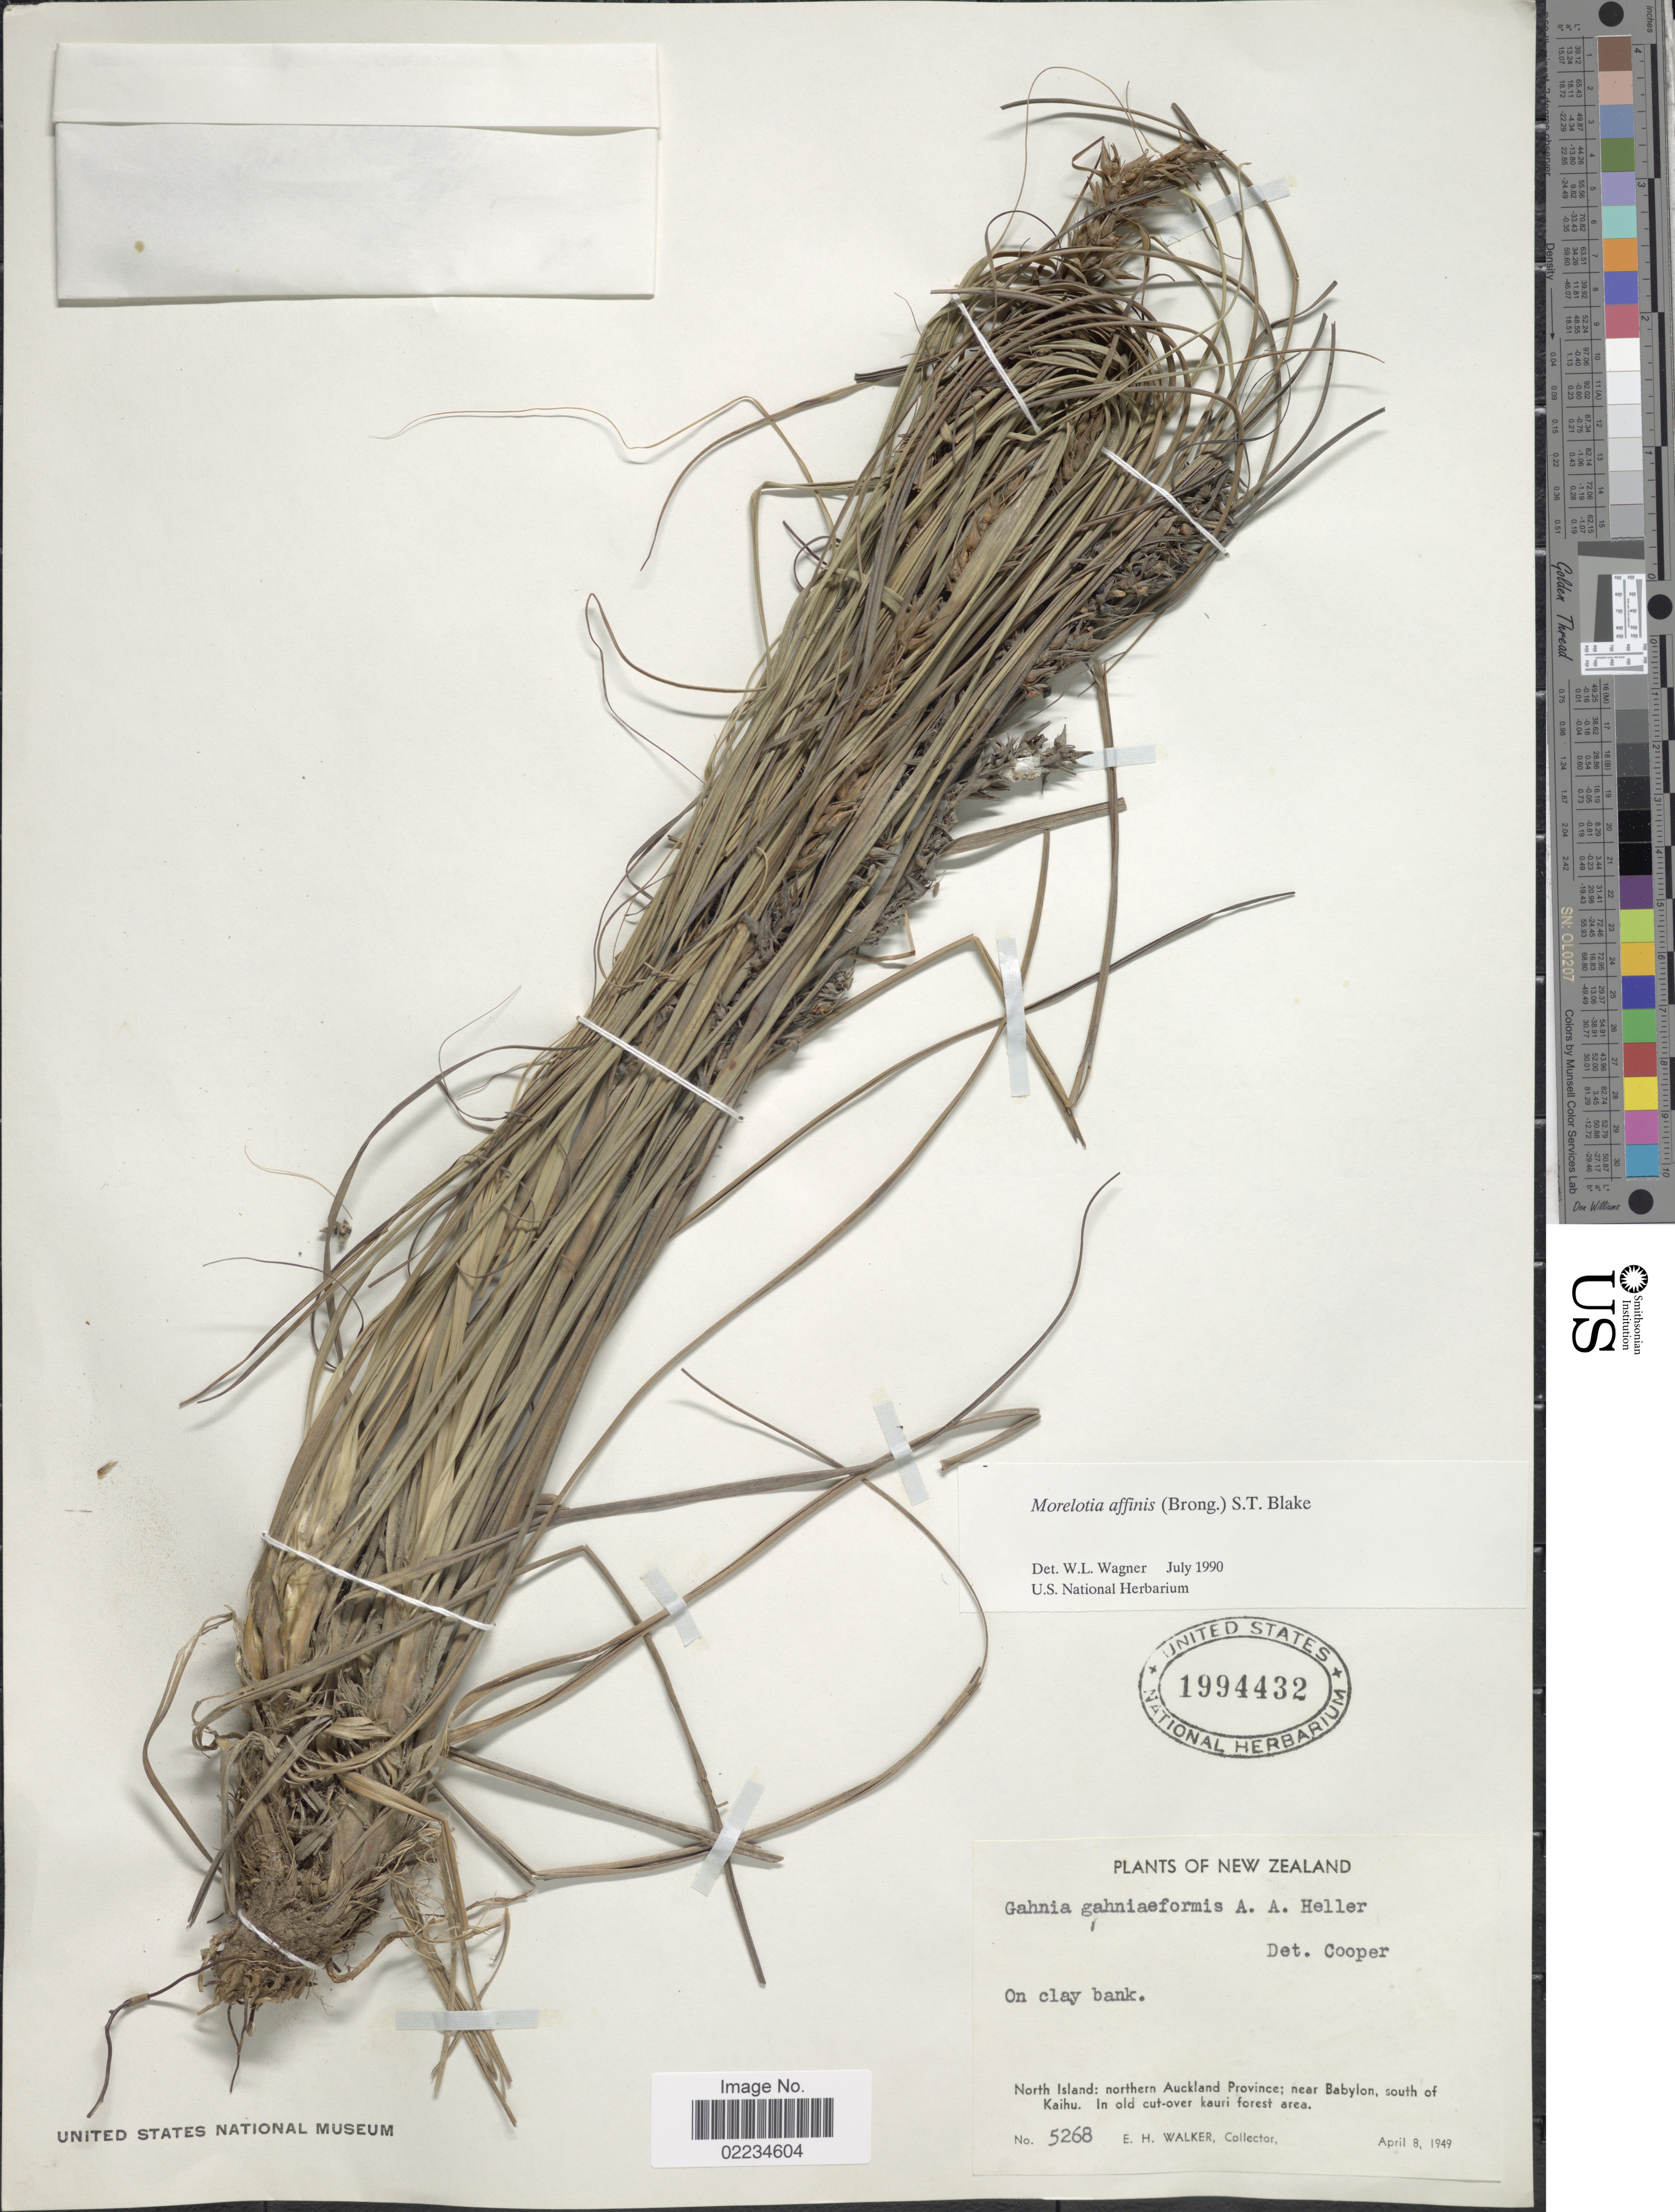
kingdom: Plantae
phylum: Tracheophyta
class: Liliopsida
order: Poales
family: Cyperaceae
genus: Morelotia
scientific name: Morelotia affinis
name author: (Brongn.) S.T. Blake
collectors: E. H. Walker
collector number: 5268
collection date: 1949-04-08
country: New Zealand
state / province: Auckland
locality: On clay bank, North Island: northern Auckland Province; near Babylon, south of Kaihu.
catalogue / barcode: US 1994432